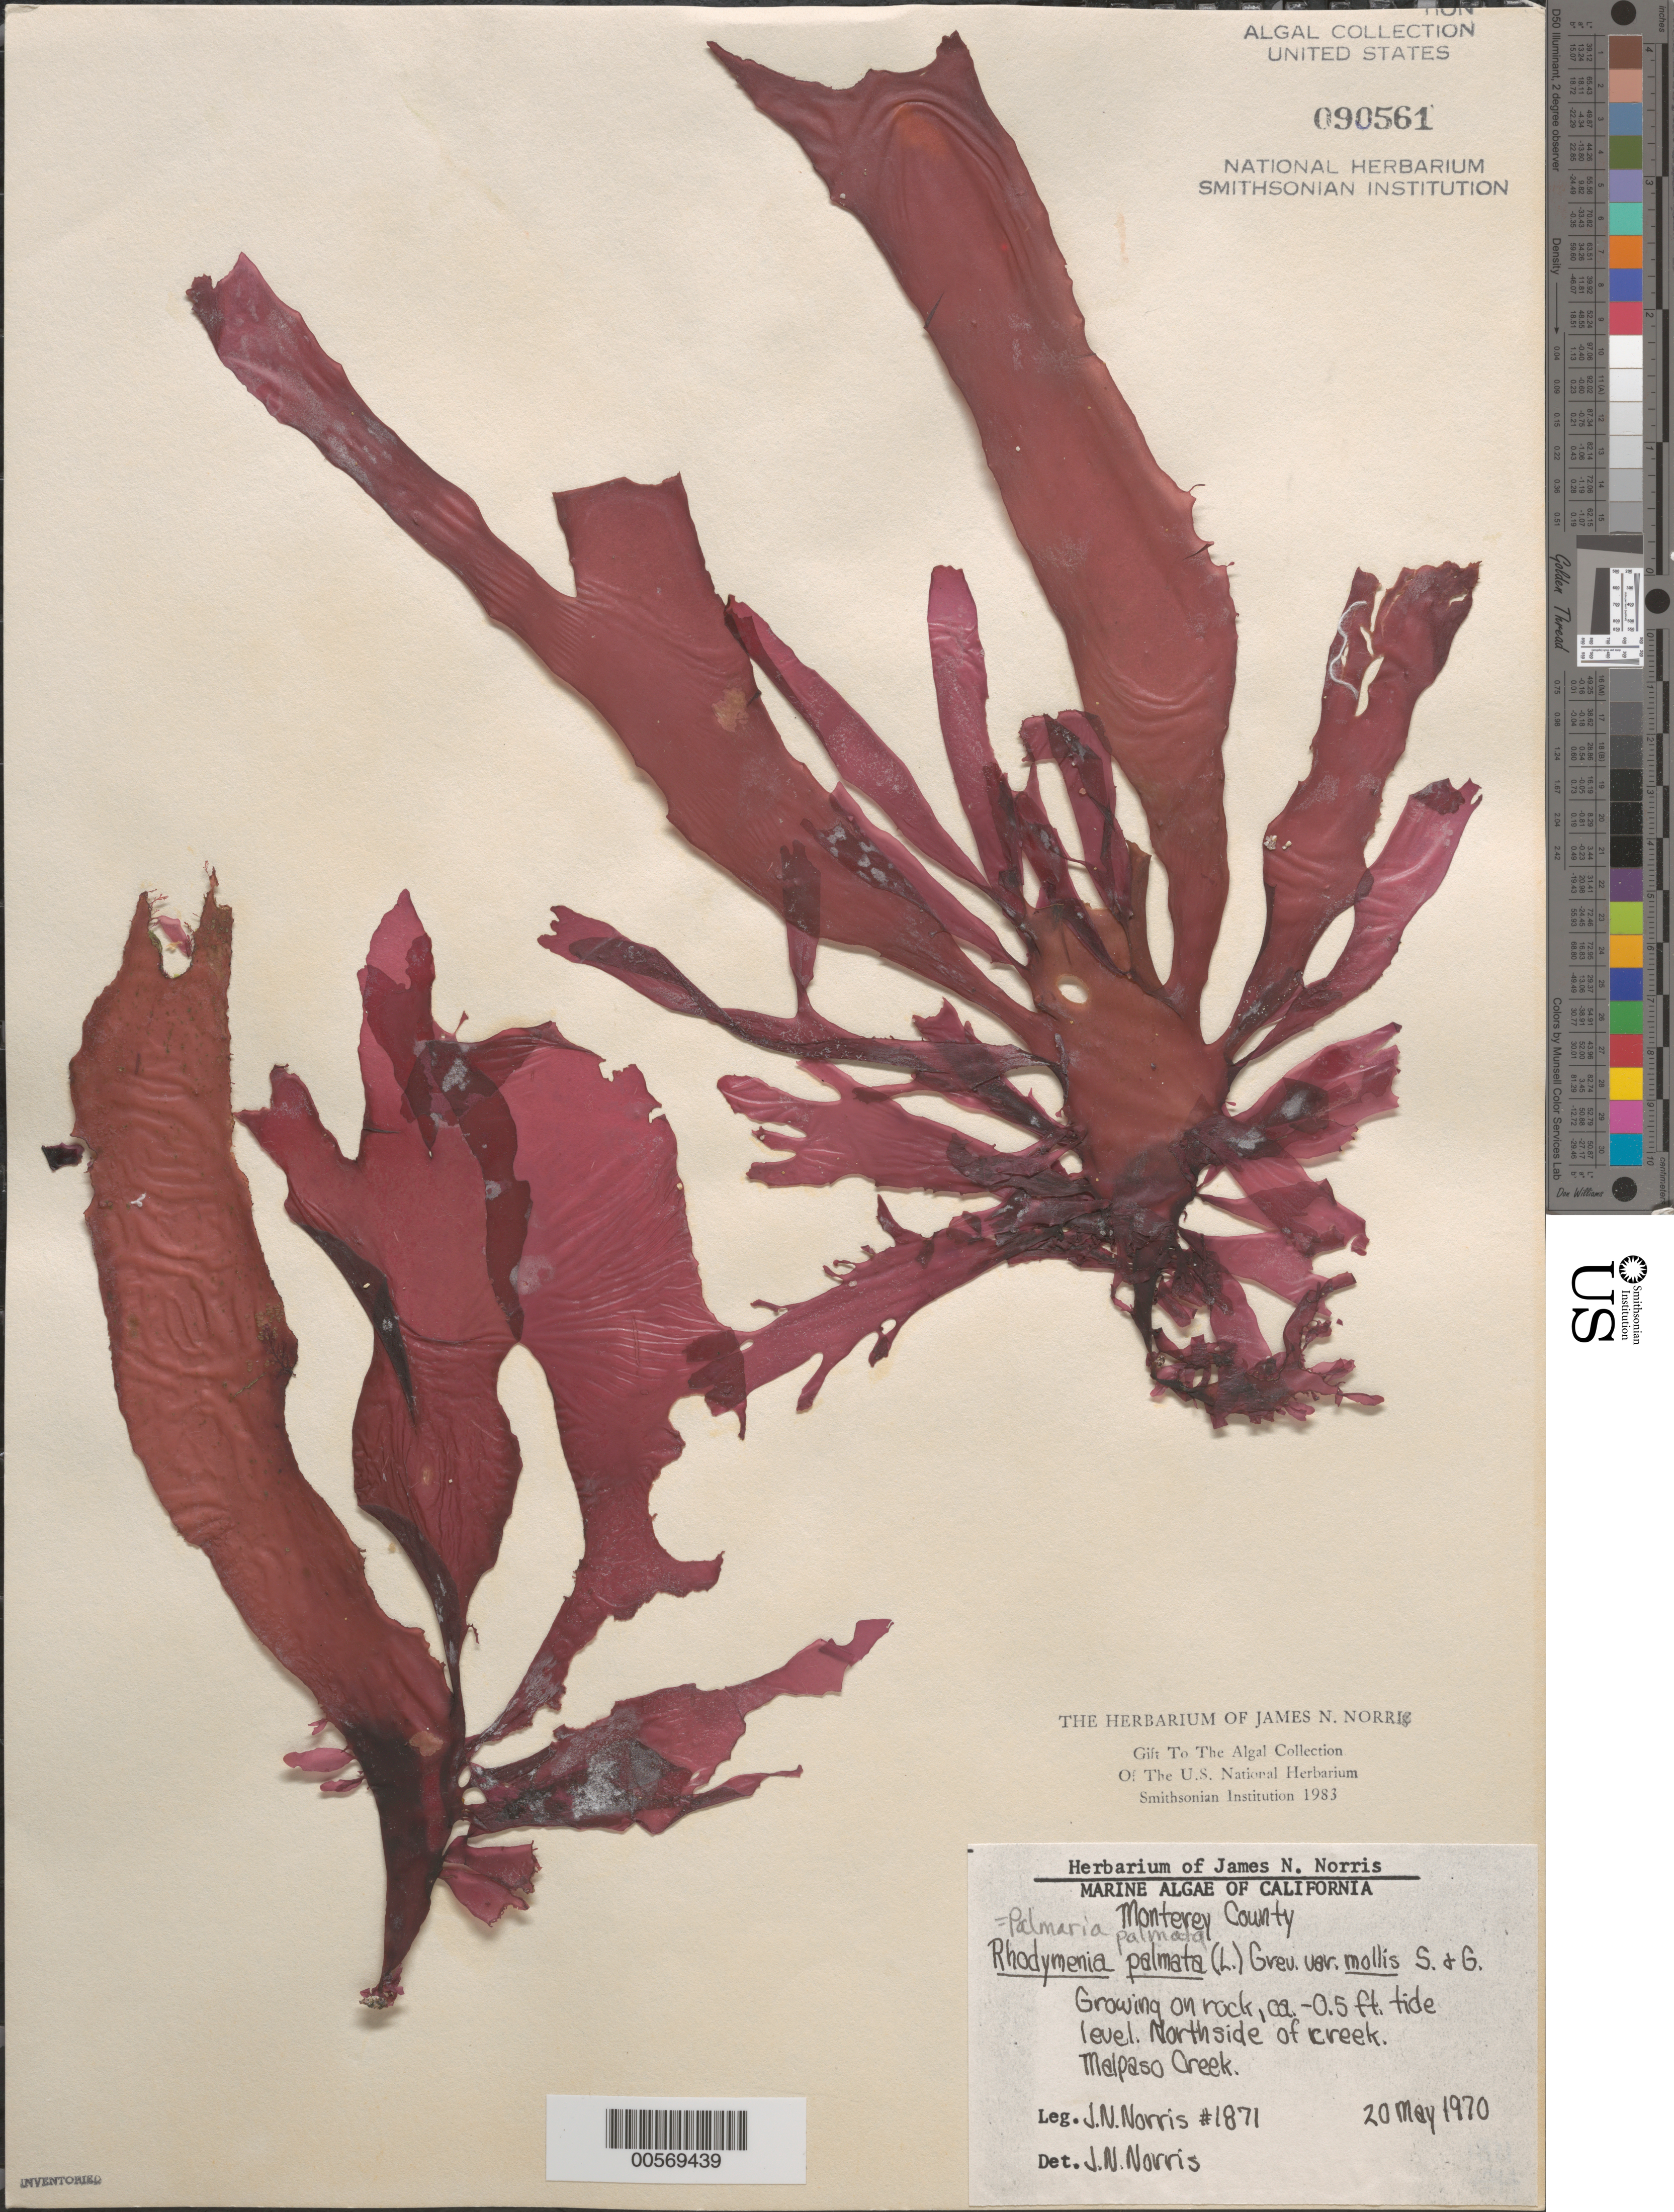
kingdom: Plantae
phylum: Rhodophyta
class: Florideophyceae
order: Palmariales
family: Palmariaceae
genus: Palmaria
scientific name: Palmaria palmata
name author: (L.) F. Weber & D. Mohr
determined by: Norris, James N.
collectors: J. N. Norris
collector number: JN-1871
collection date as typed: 20 May 1970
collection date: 1970-05-20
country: United States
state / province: California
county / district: Monterey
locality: Malpaso Creek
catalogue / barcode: US 90561